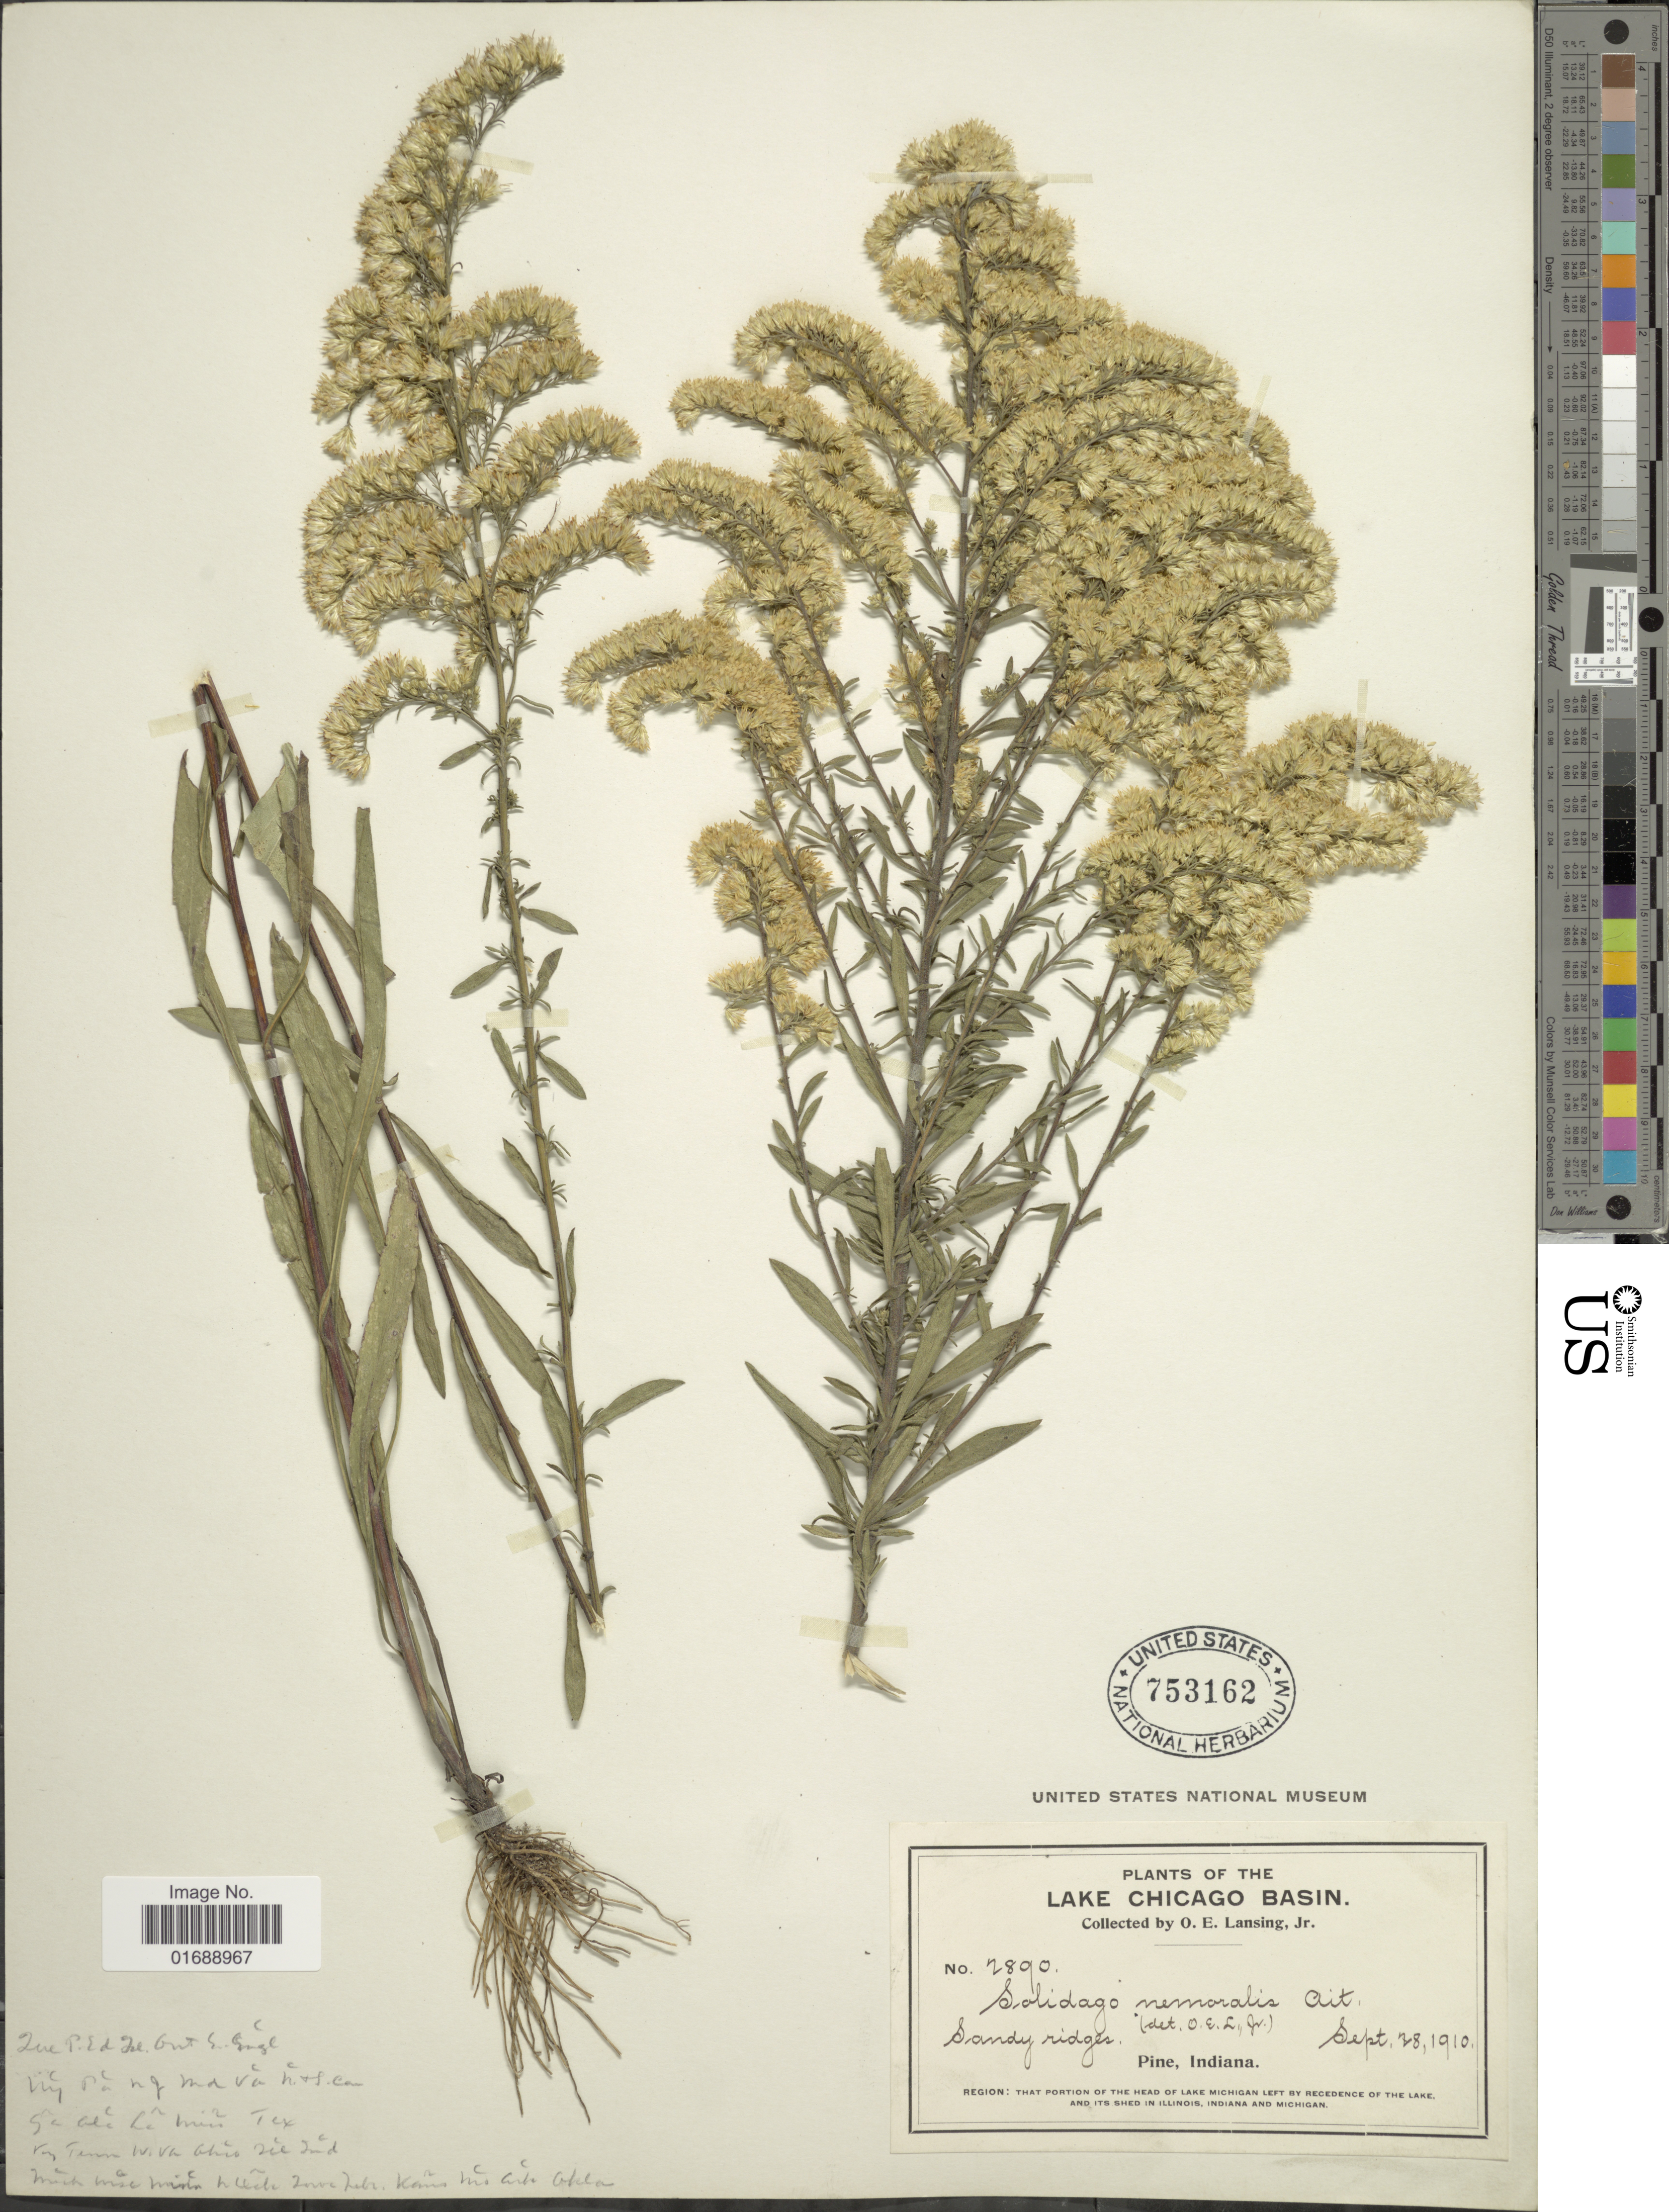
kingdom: Plantae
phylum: Tracheophyta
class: Magnoliopsida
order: Asterales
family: Asteraceae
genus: Solidago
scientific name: Solidago nemoralis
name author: Aiton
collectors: O. E. Lansing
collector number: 2890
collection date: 1910-09-28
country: United States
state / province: Indiana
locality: Lake Chicago Basin, Pine, Region: That portion of the head of Lake Michigan left by recedence of the lake and its shed in Illinois, Indiana and Michigan. [unsure placement]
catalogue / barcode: US 753162